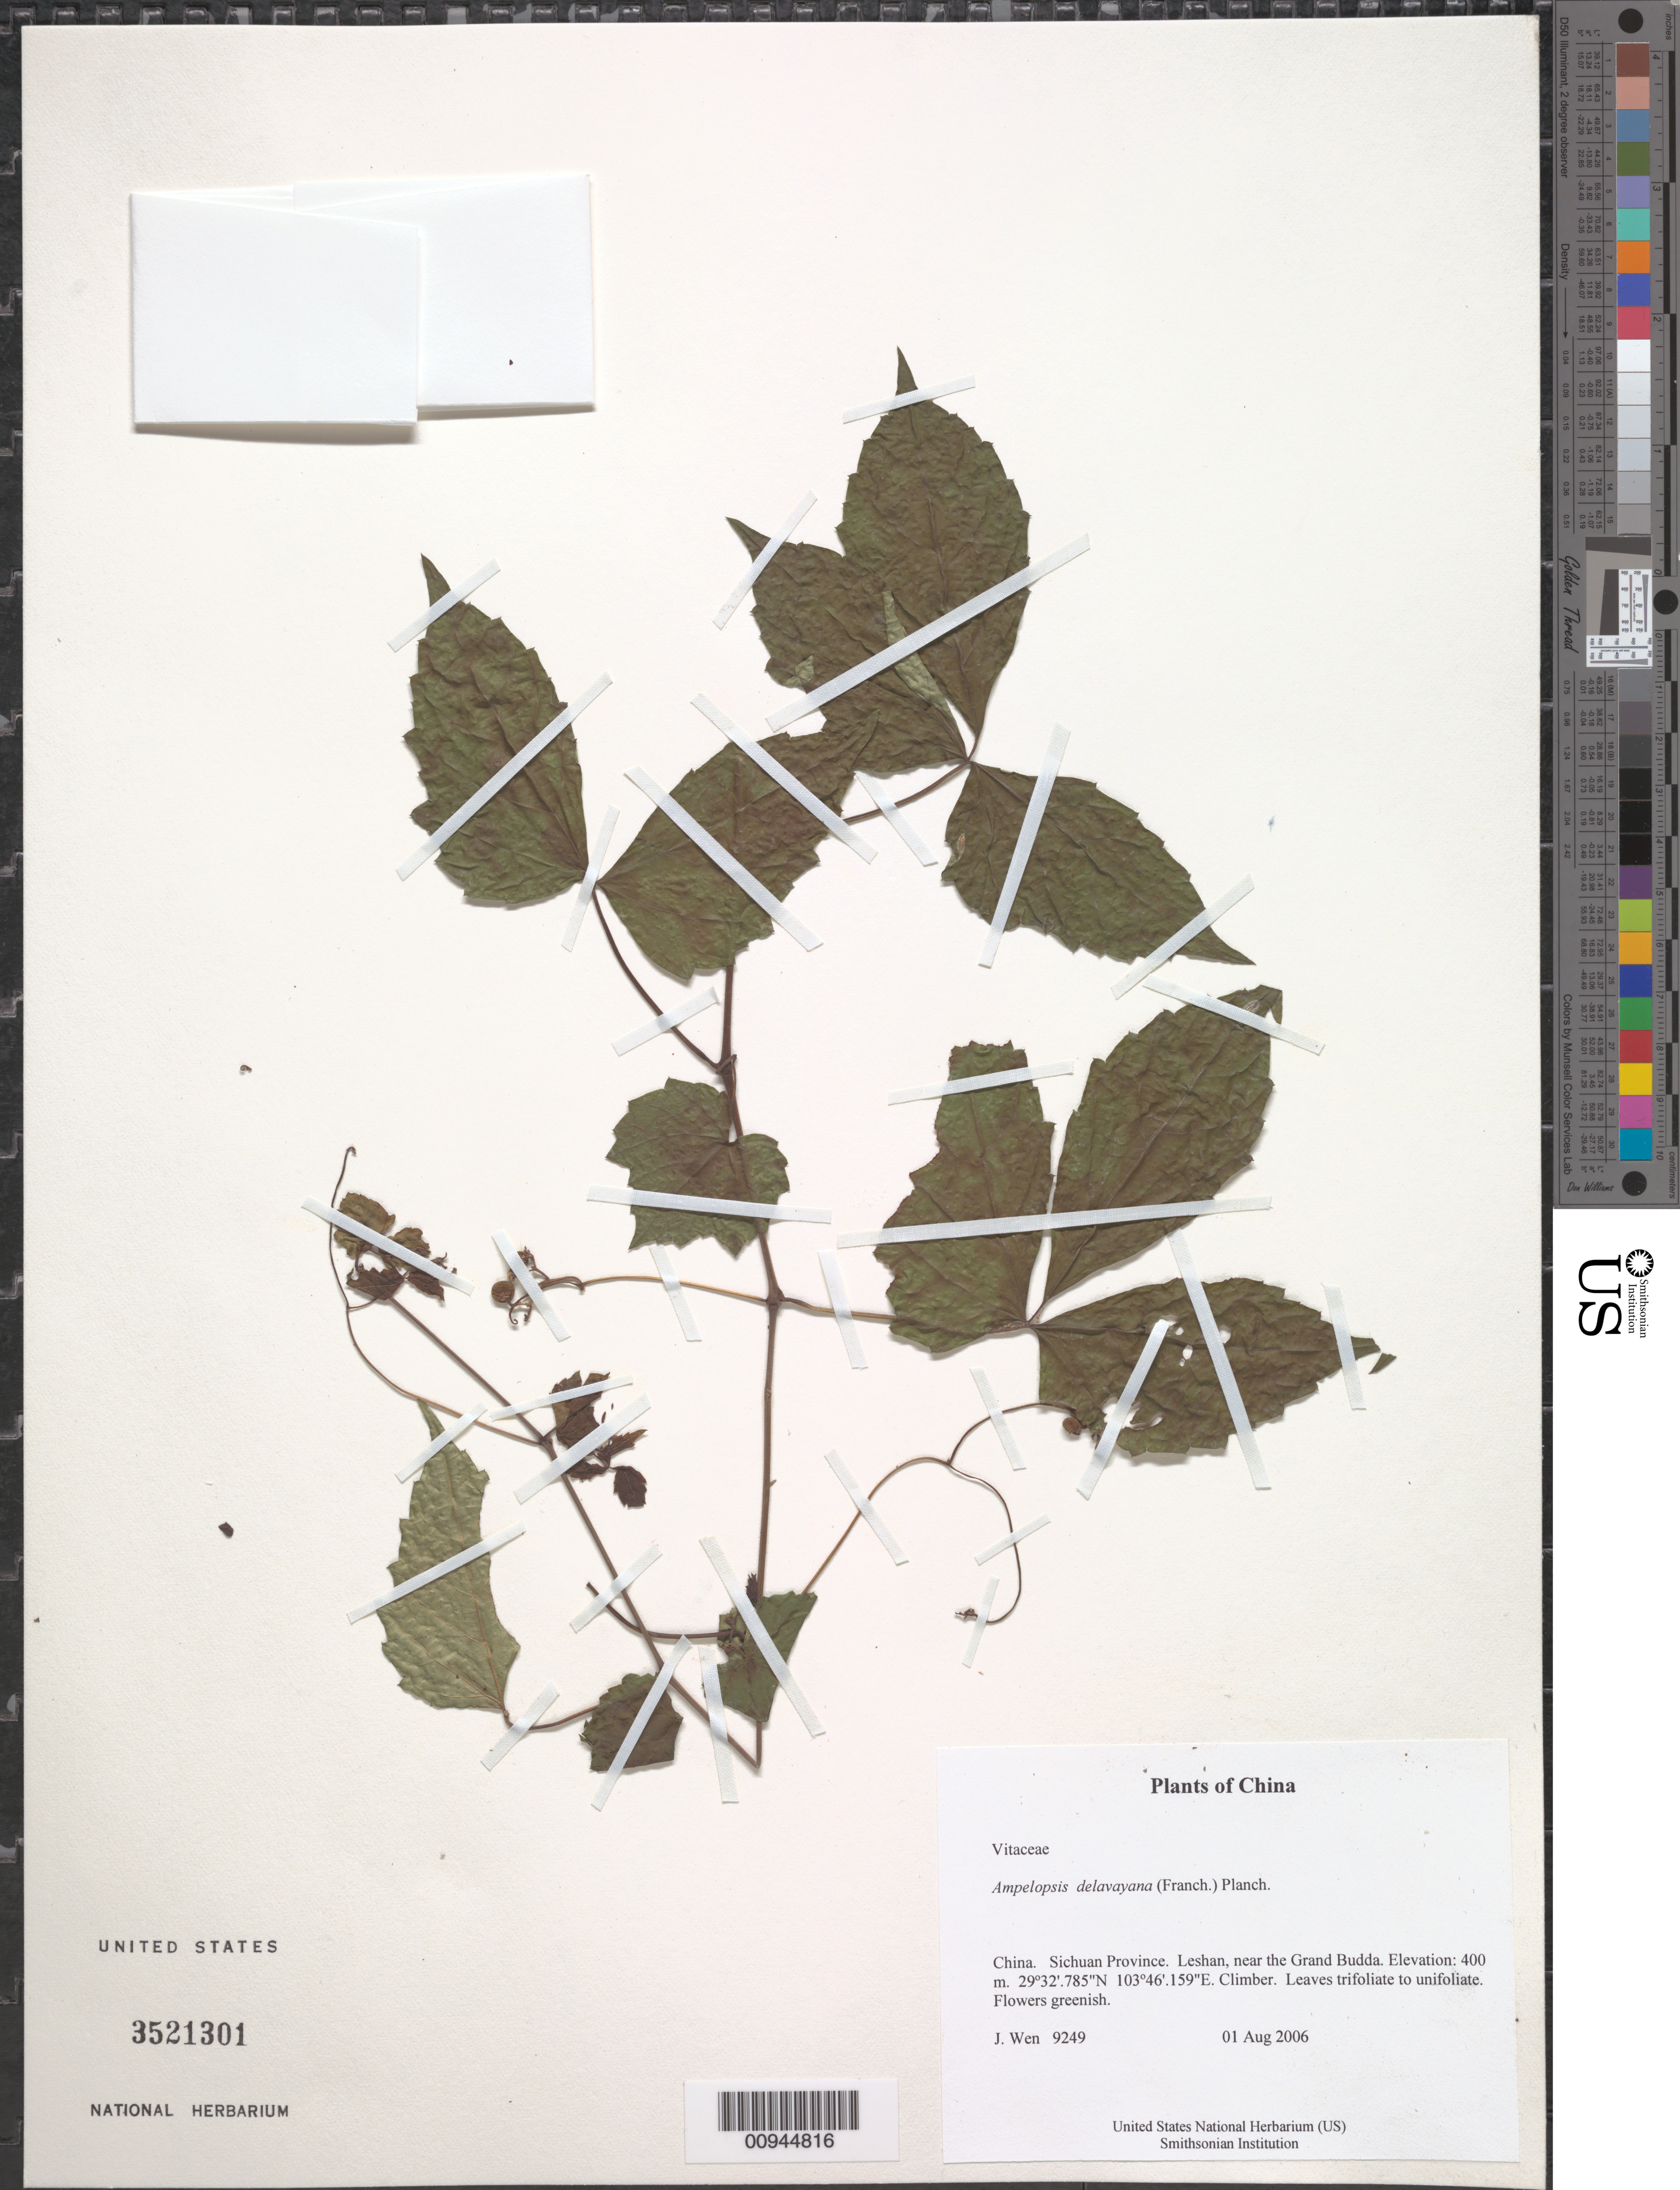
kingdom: Plantae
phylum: Tracheophyta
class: Magnoliopsida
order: Vitales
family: Vitaceae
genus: Ampelopsis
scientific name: Ampelopsis delavayana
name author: Planch.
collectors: J. Wen & S. Wu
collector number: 9249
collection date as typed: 01 Aug 2006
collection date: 2006-08-01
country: China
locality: Sichuan Province. Leshan, near the Grand Budda.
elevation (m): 400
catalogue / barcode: US 3521301